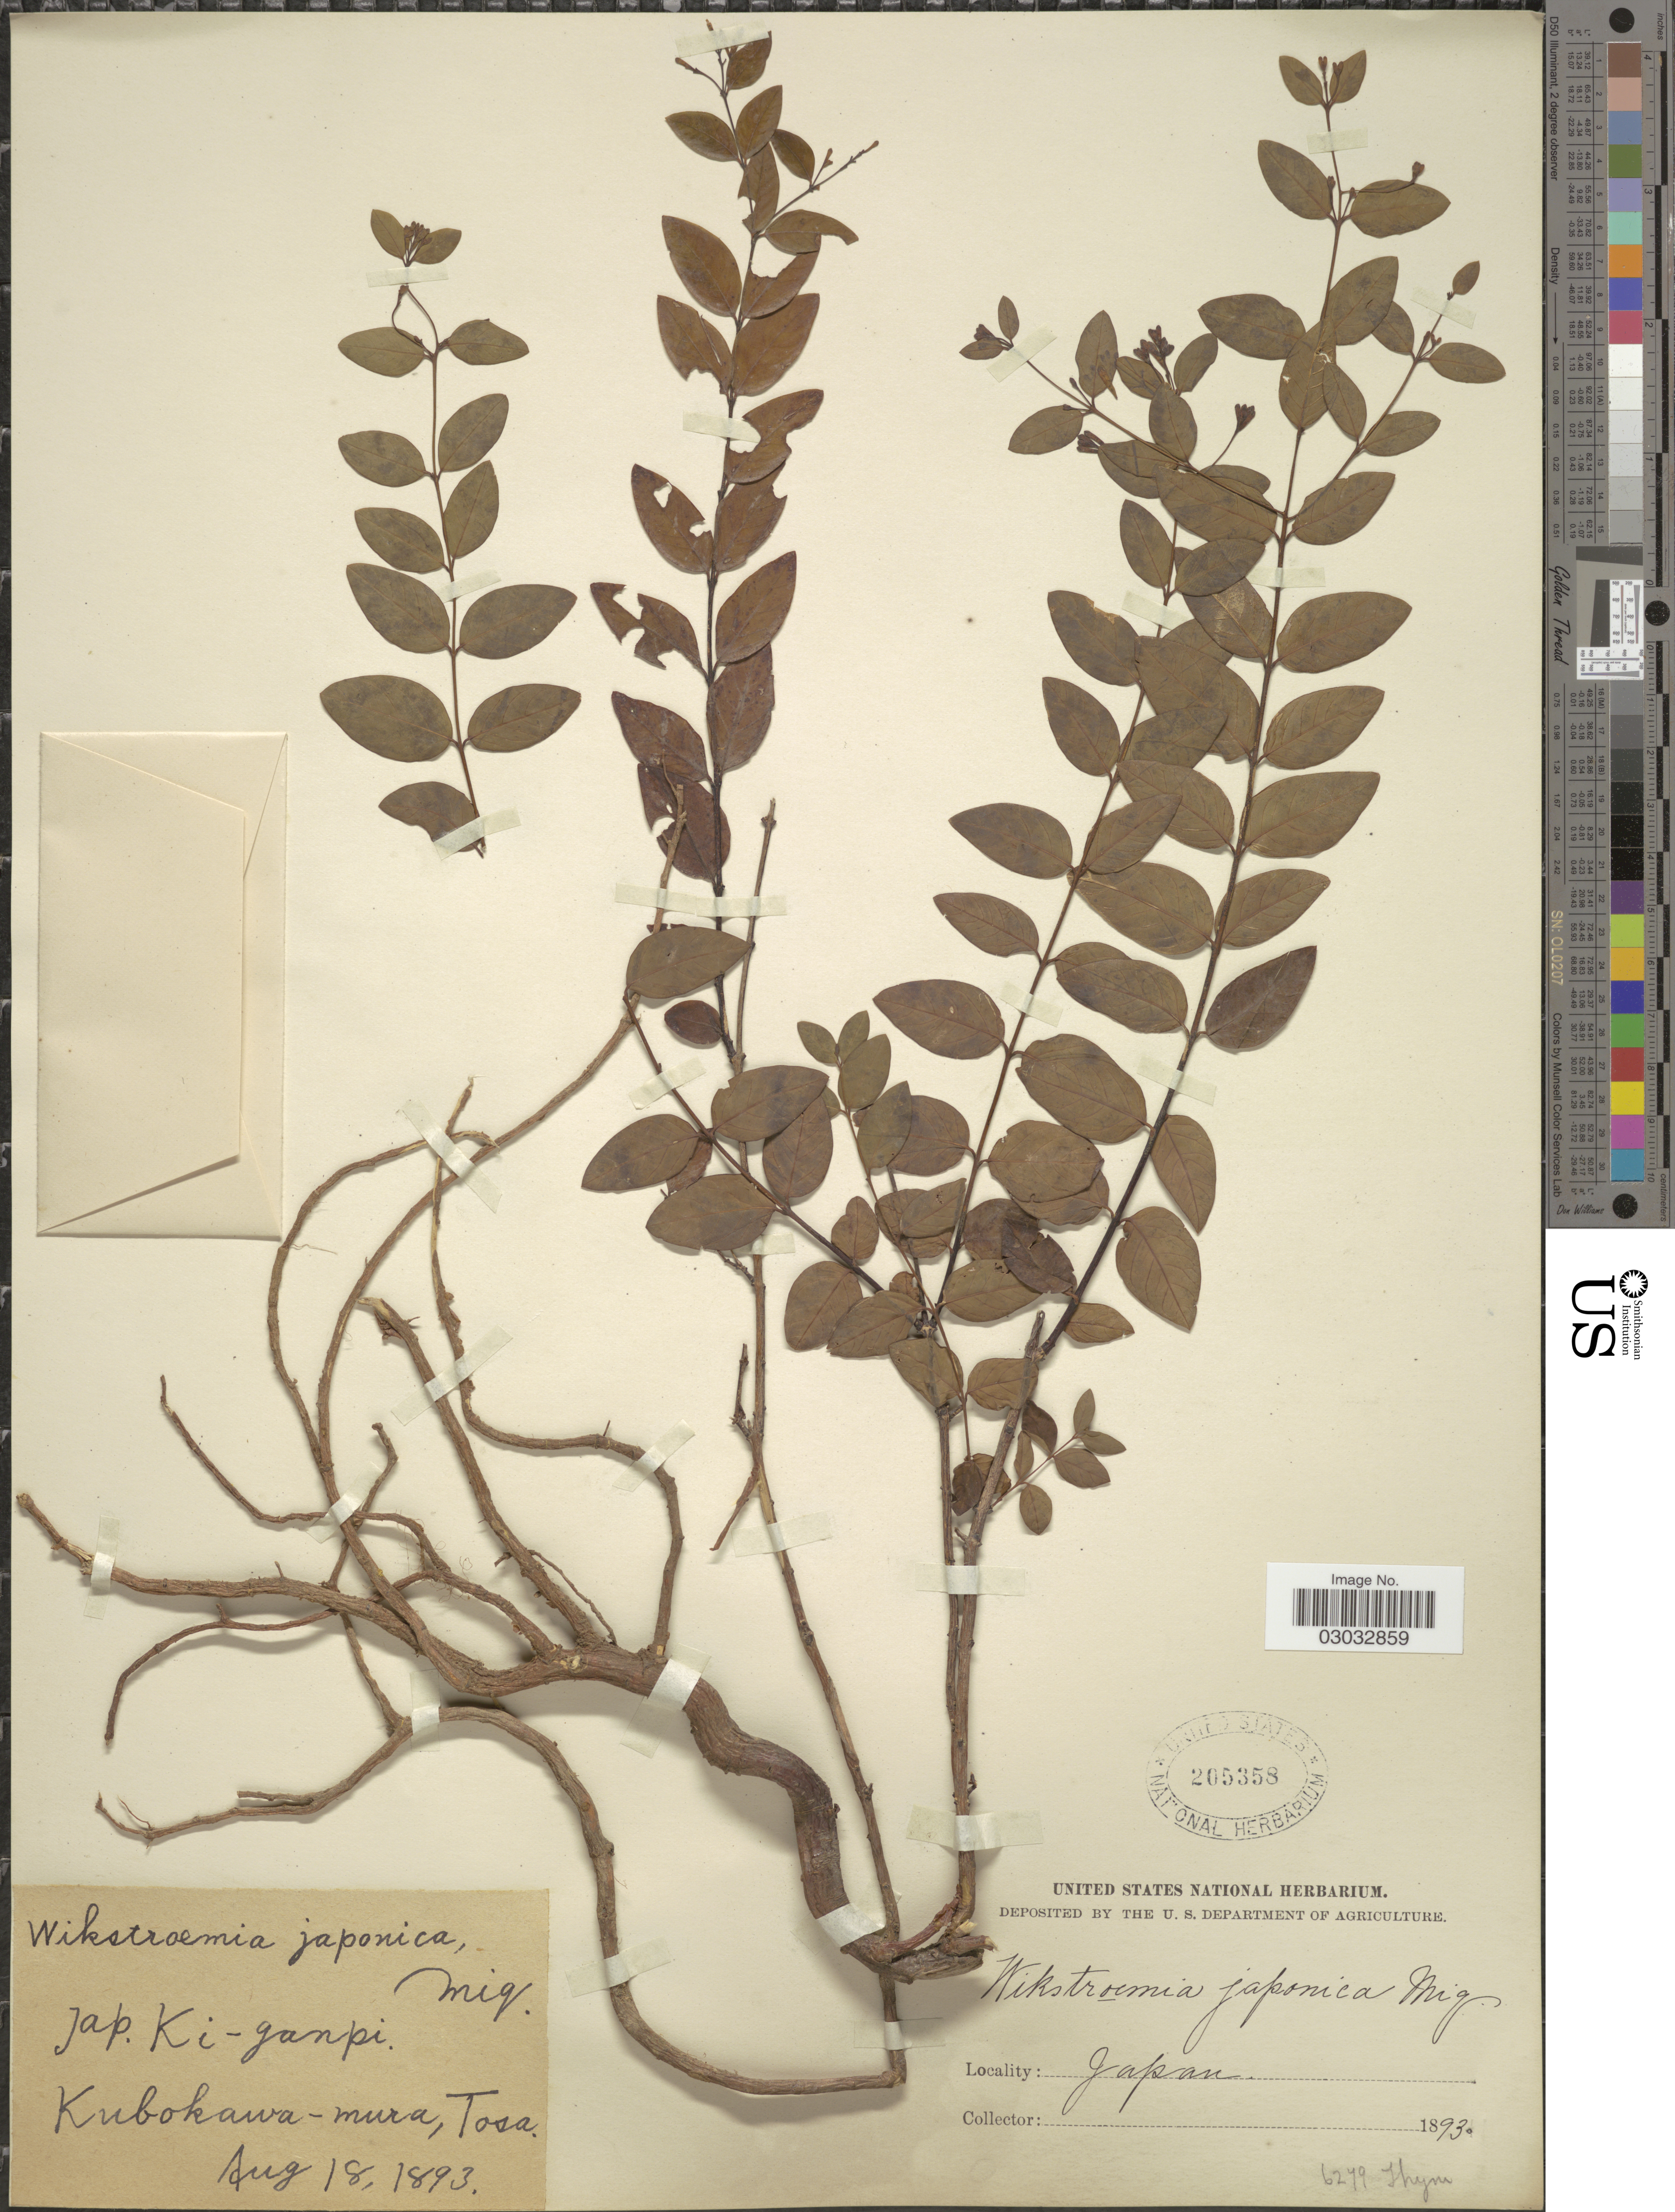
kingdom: Plantae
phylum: Tracheophyta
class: Magnoliopsida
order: Malvales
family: Thymelaeaceae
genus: Wikstroemia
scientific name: Wikstroemia japonica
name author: (Siebold & Zucc.) Miq.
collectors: ex herb. United States National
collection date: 1893-08-18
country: Japan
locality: Kubokawa-mura, Tosa.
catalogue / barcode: US 205358